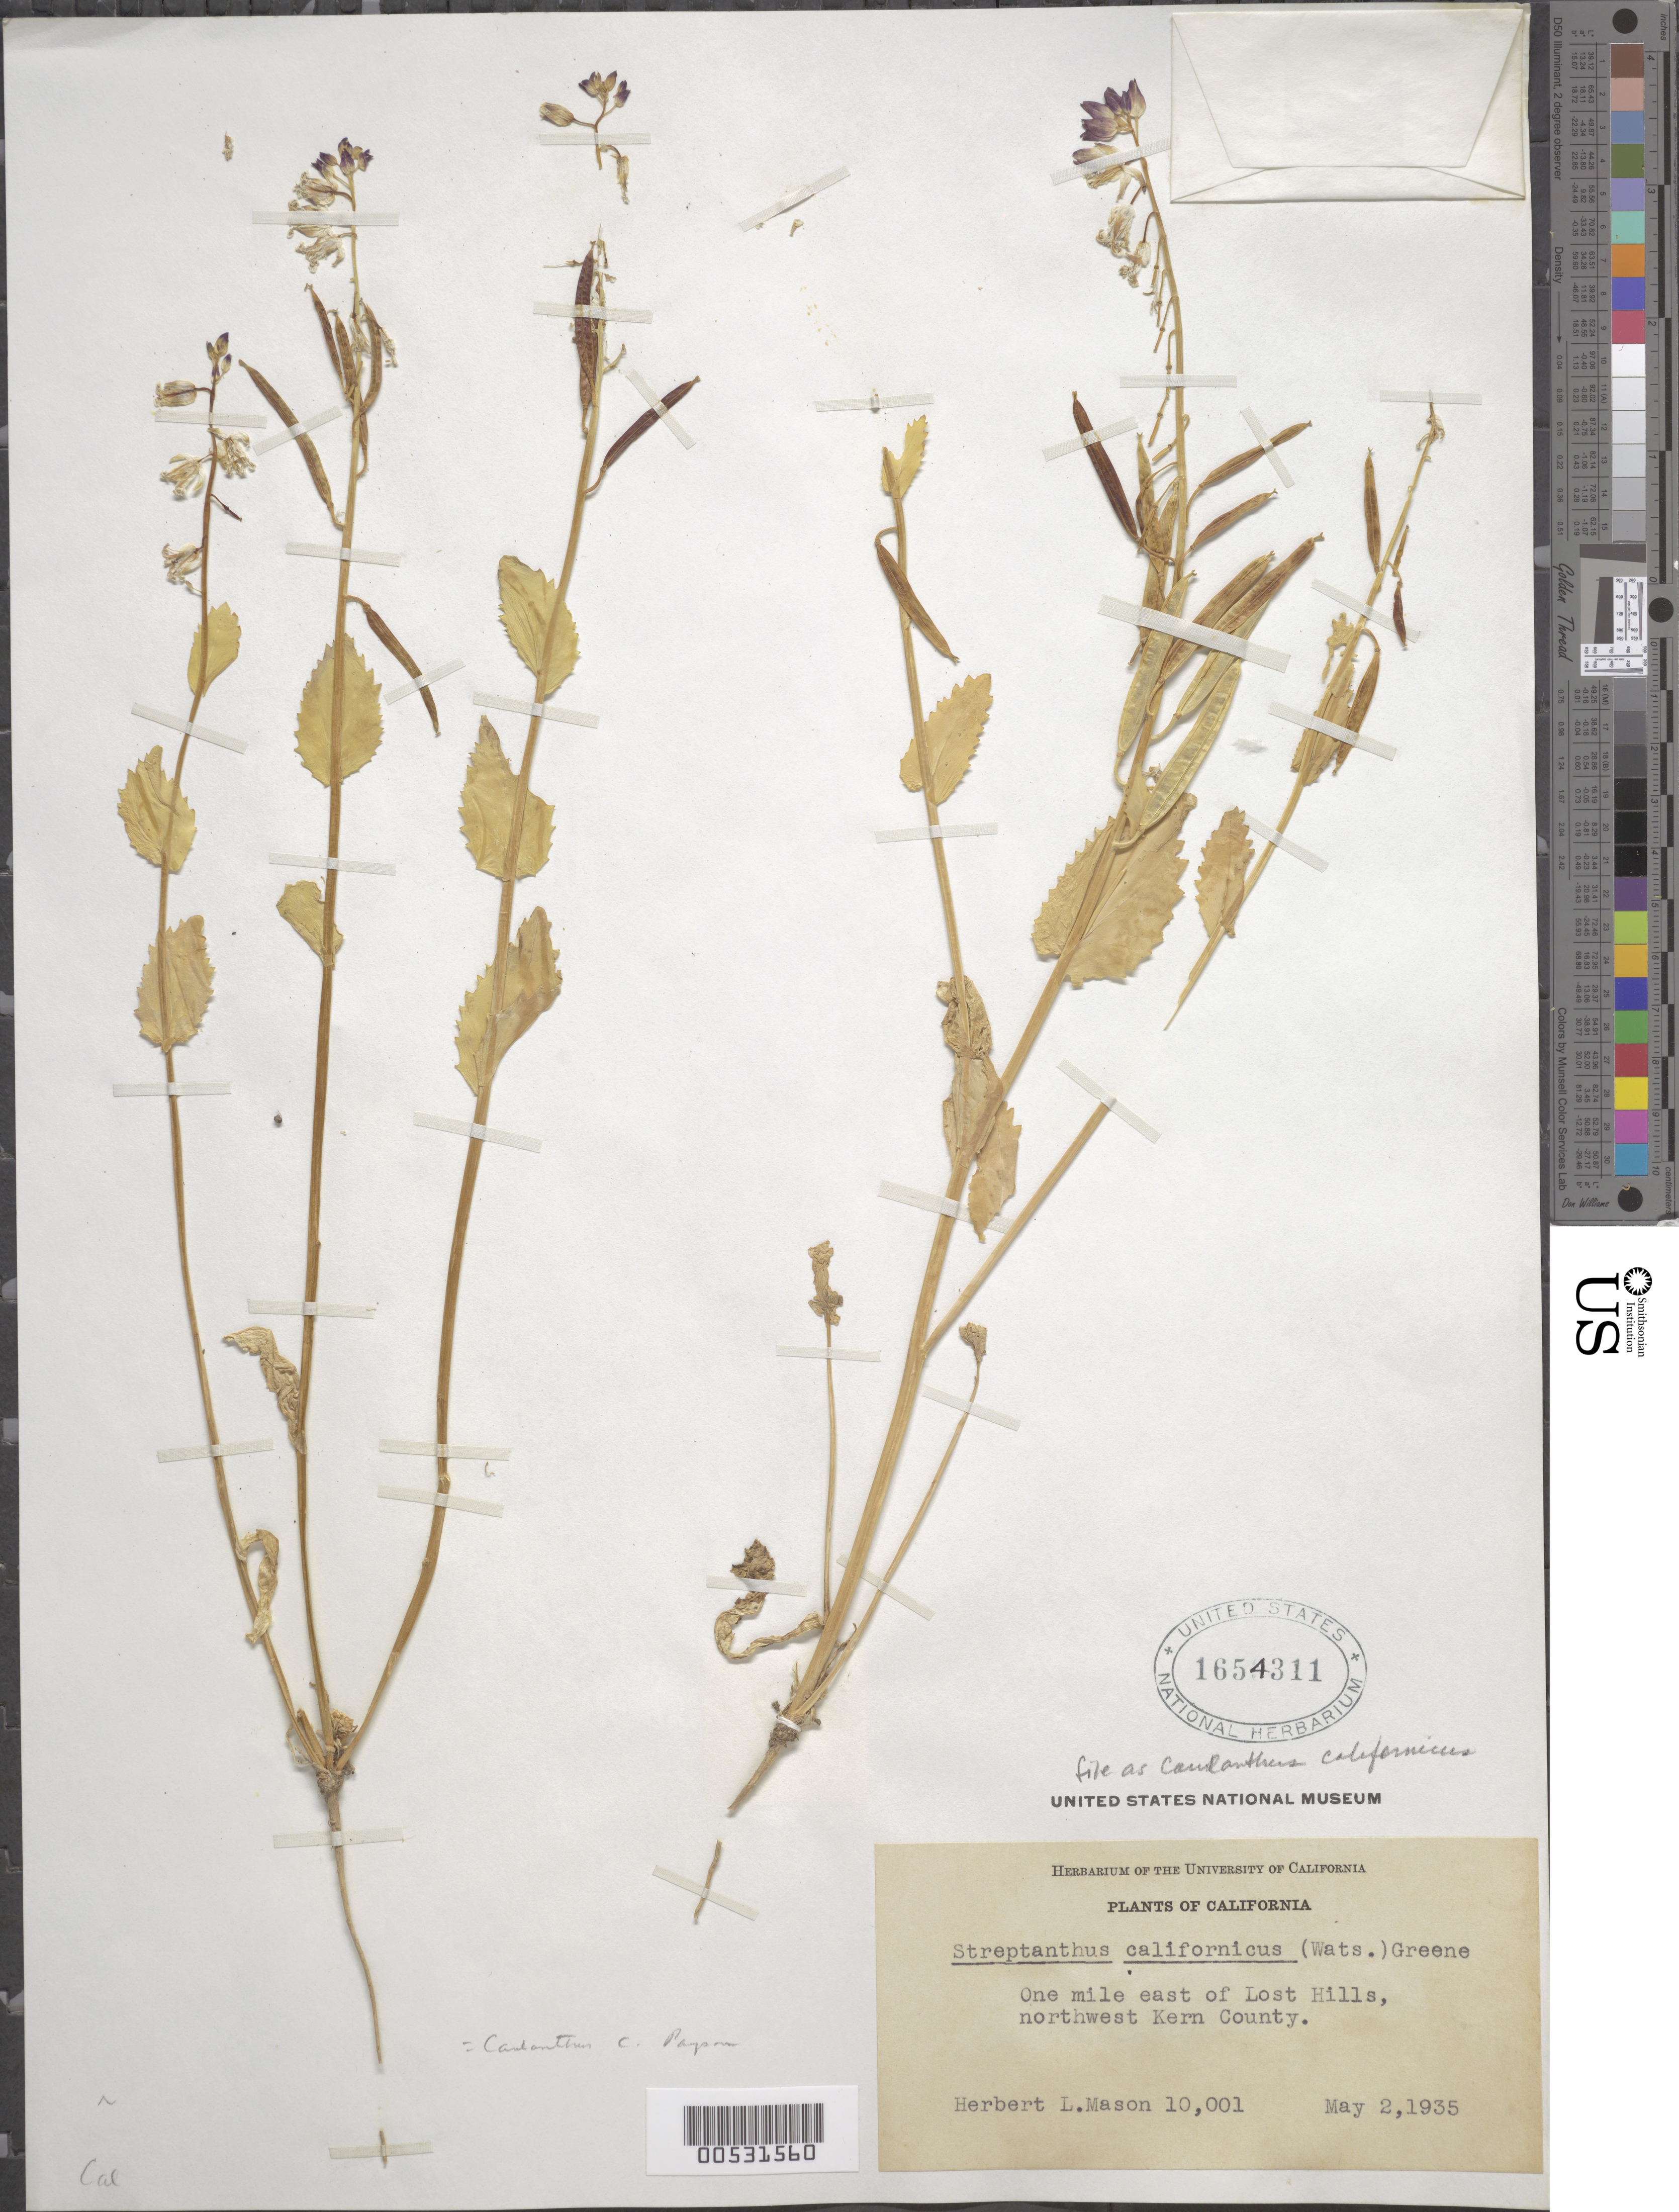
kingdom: Plantae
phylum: Tracheophyta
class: Magnoliopsida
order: Brassicales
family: Brassicaceae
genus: Caulanthus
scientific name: Caulanthus californicus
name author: S. Watson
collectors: H. L. Mason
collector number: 10001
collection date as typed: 02 May 1935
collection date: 1935-05-02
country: United States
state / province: California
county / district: Kern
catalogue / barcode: US 1654311